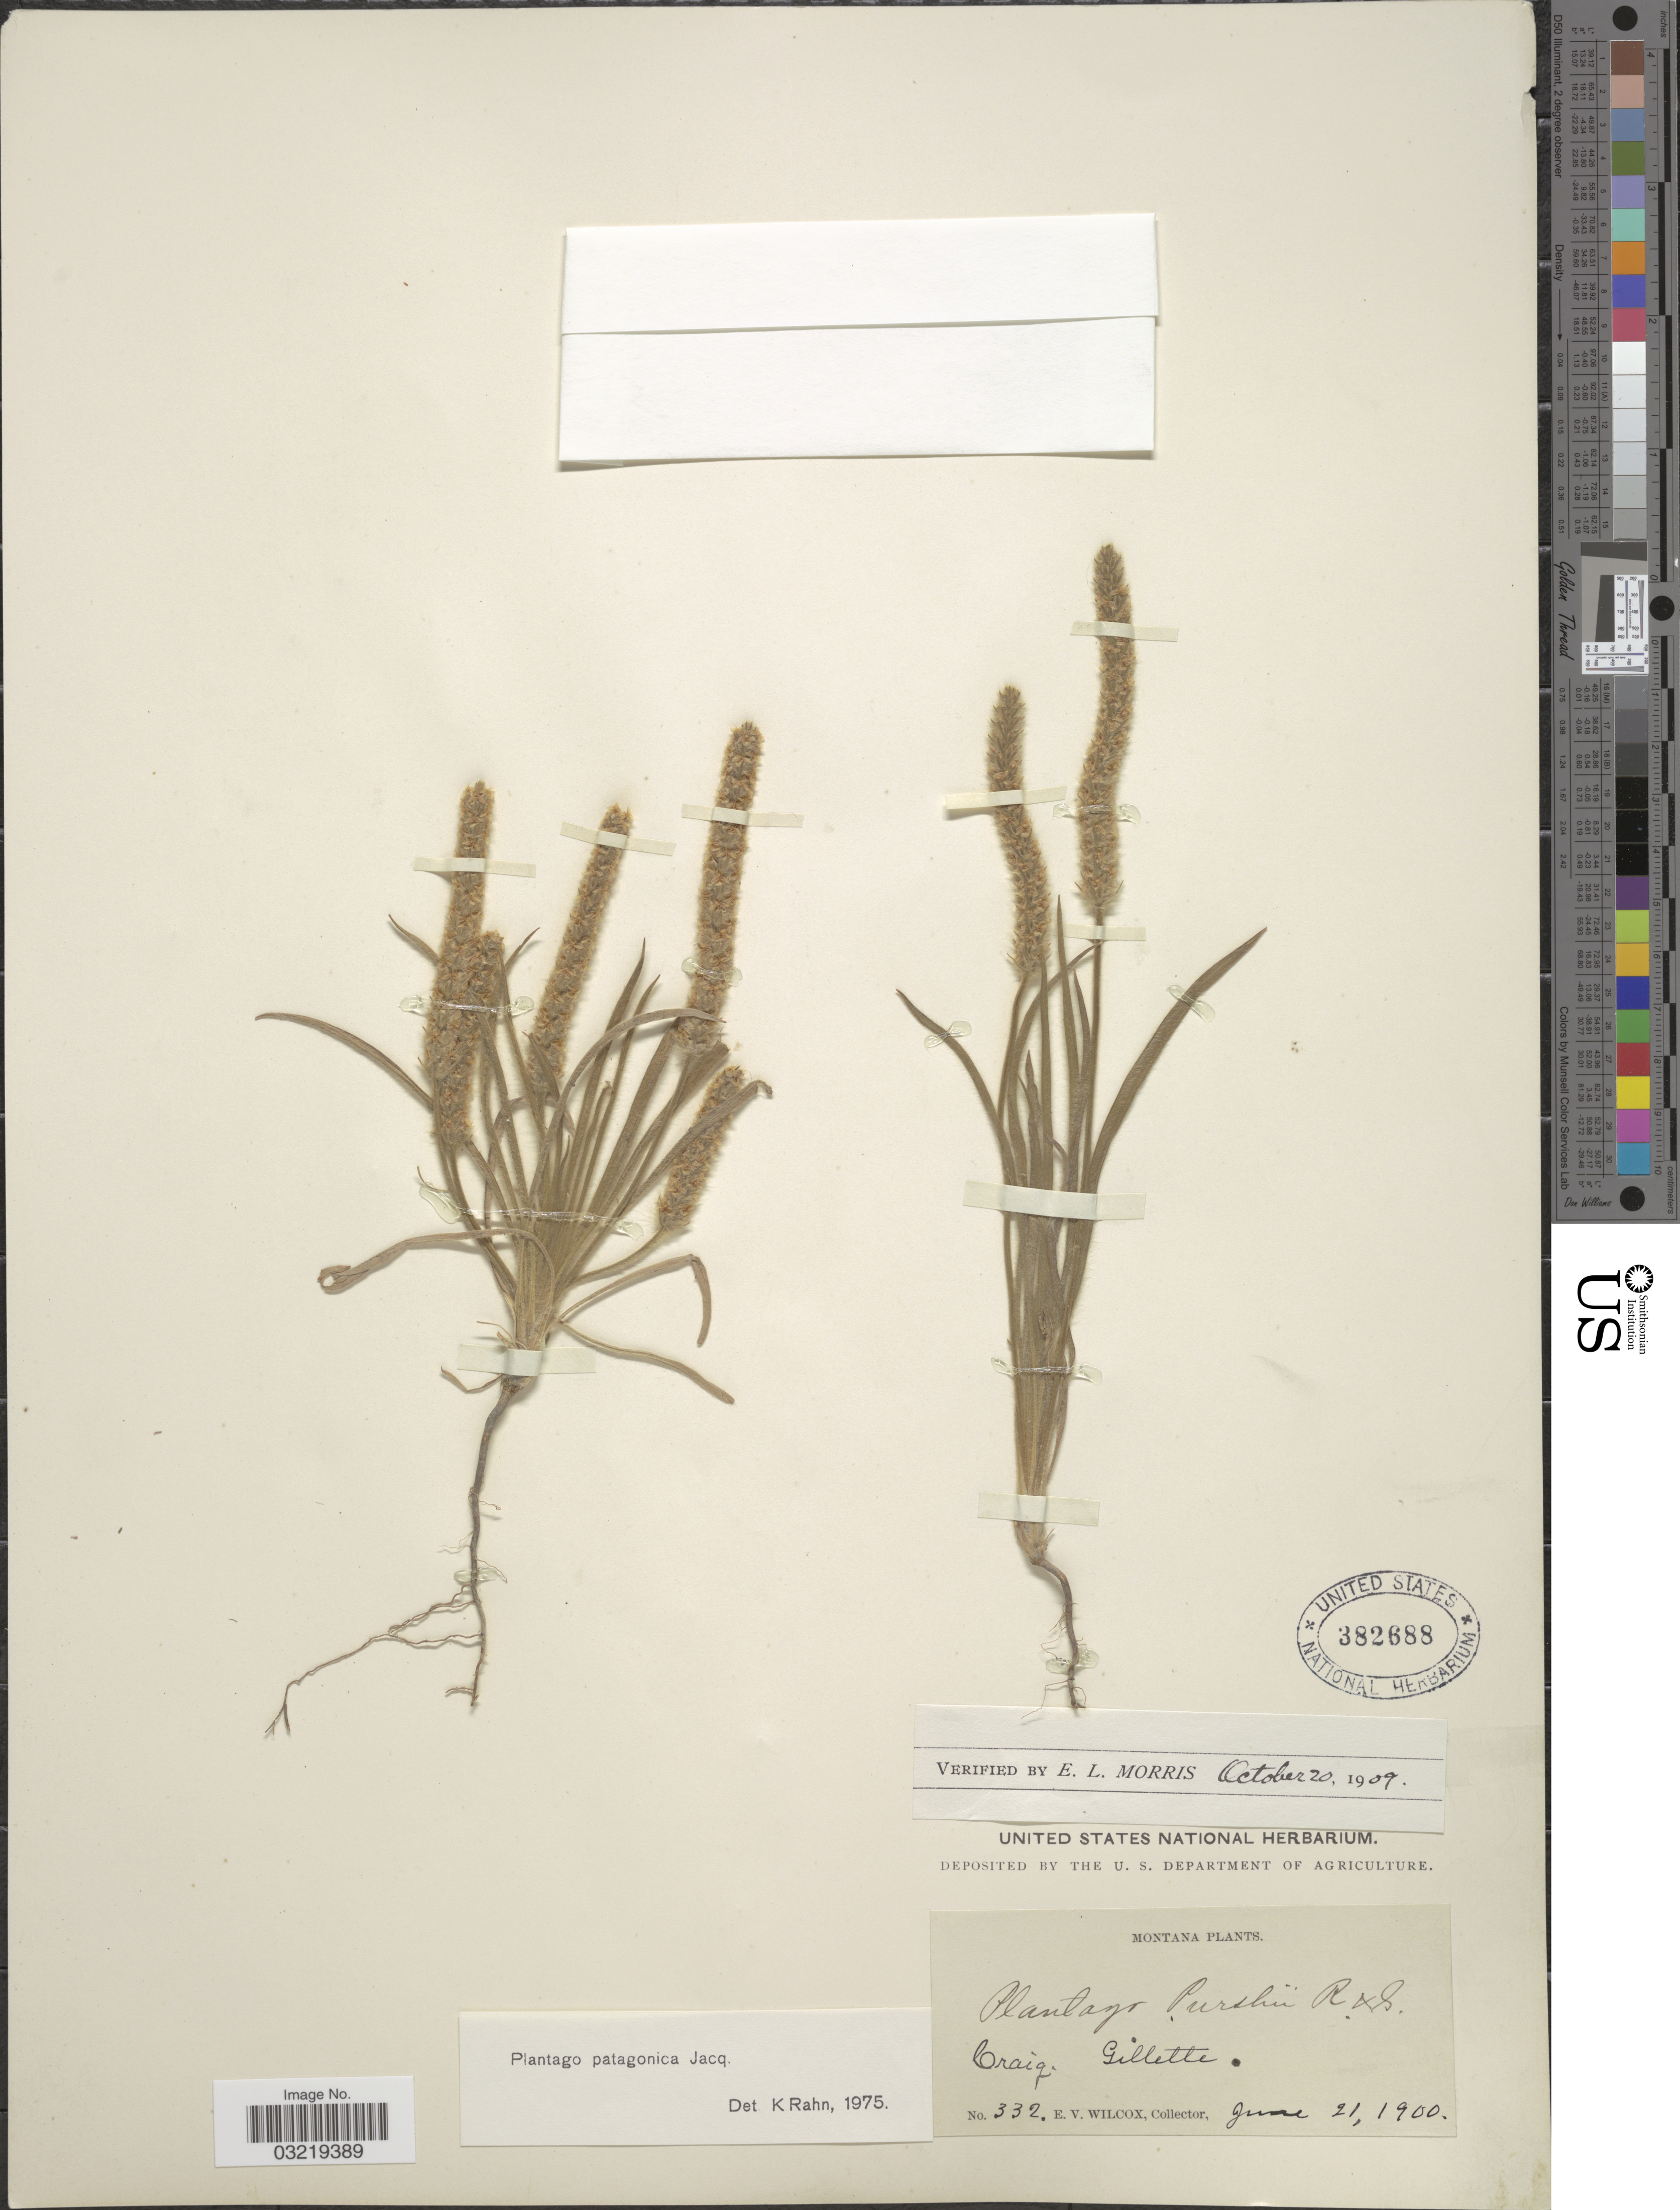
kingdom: Plantae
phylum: Tracheophyta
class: Magnoliopsida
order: Lamiales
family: Plantaginaceae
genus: Plantago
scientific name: Plantago patagonica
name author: Jacq.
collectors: E. V. Wilcox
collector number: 332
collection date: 1900-06-21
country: United States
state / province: Montana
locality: Craig. Gillette.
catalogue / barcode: US 382688